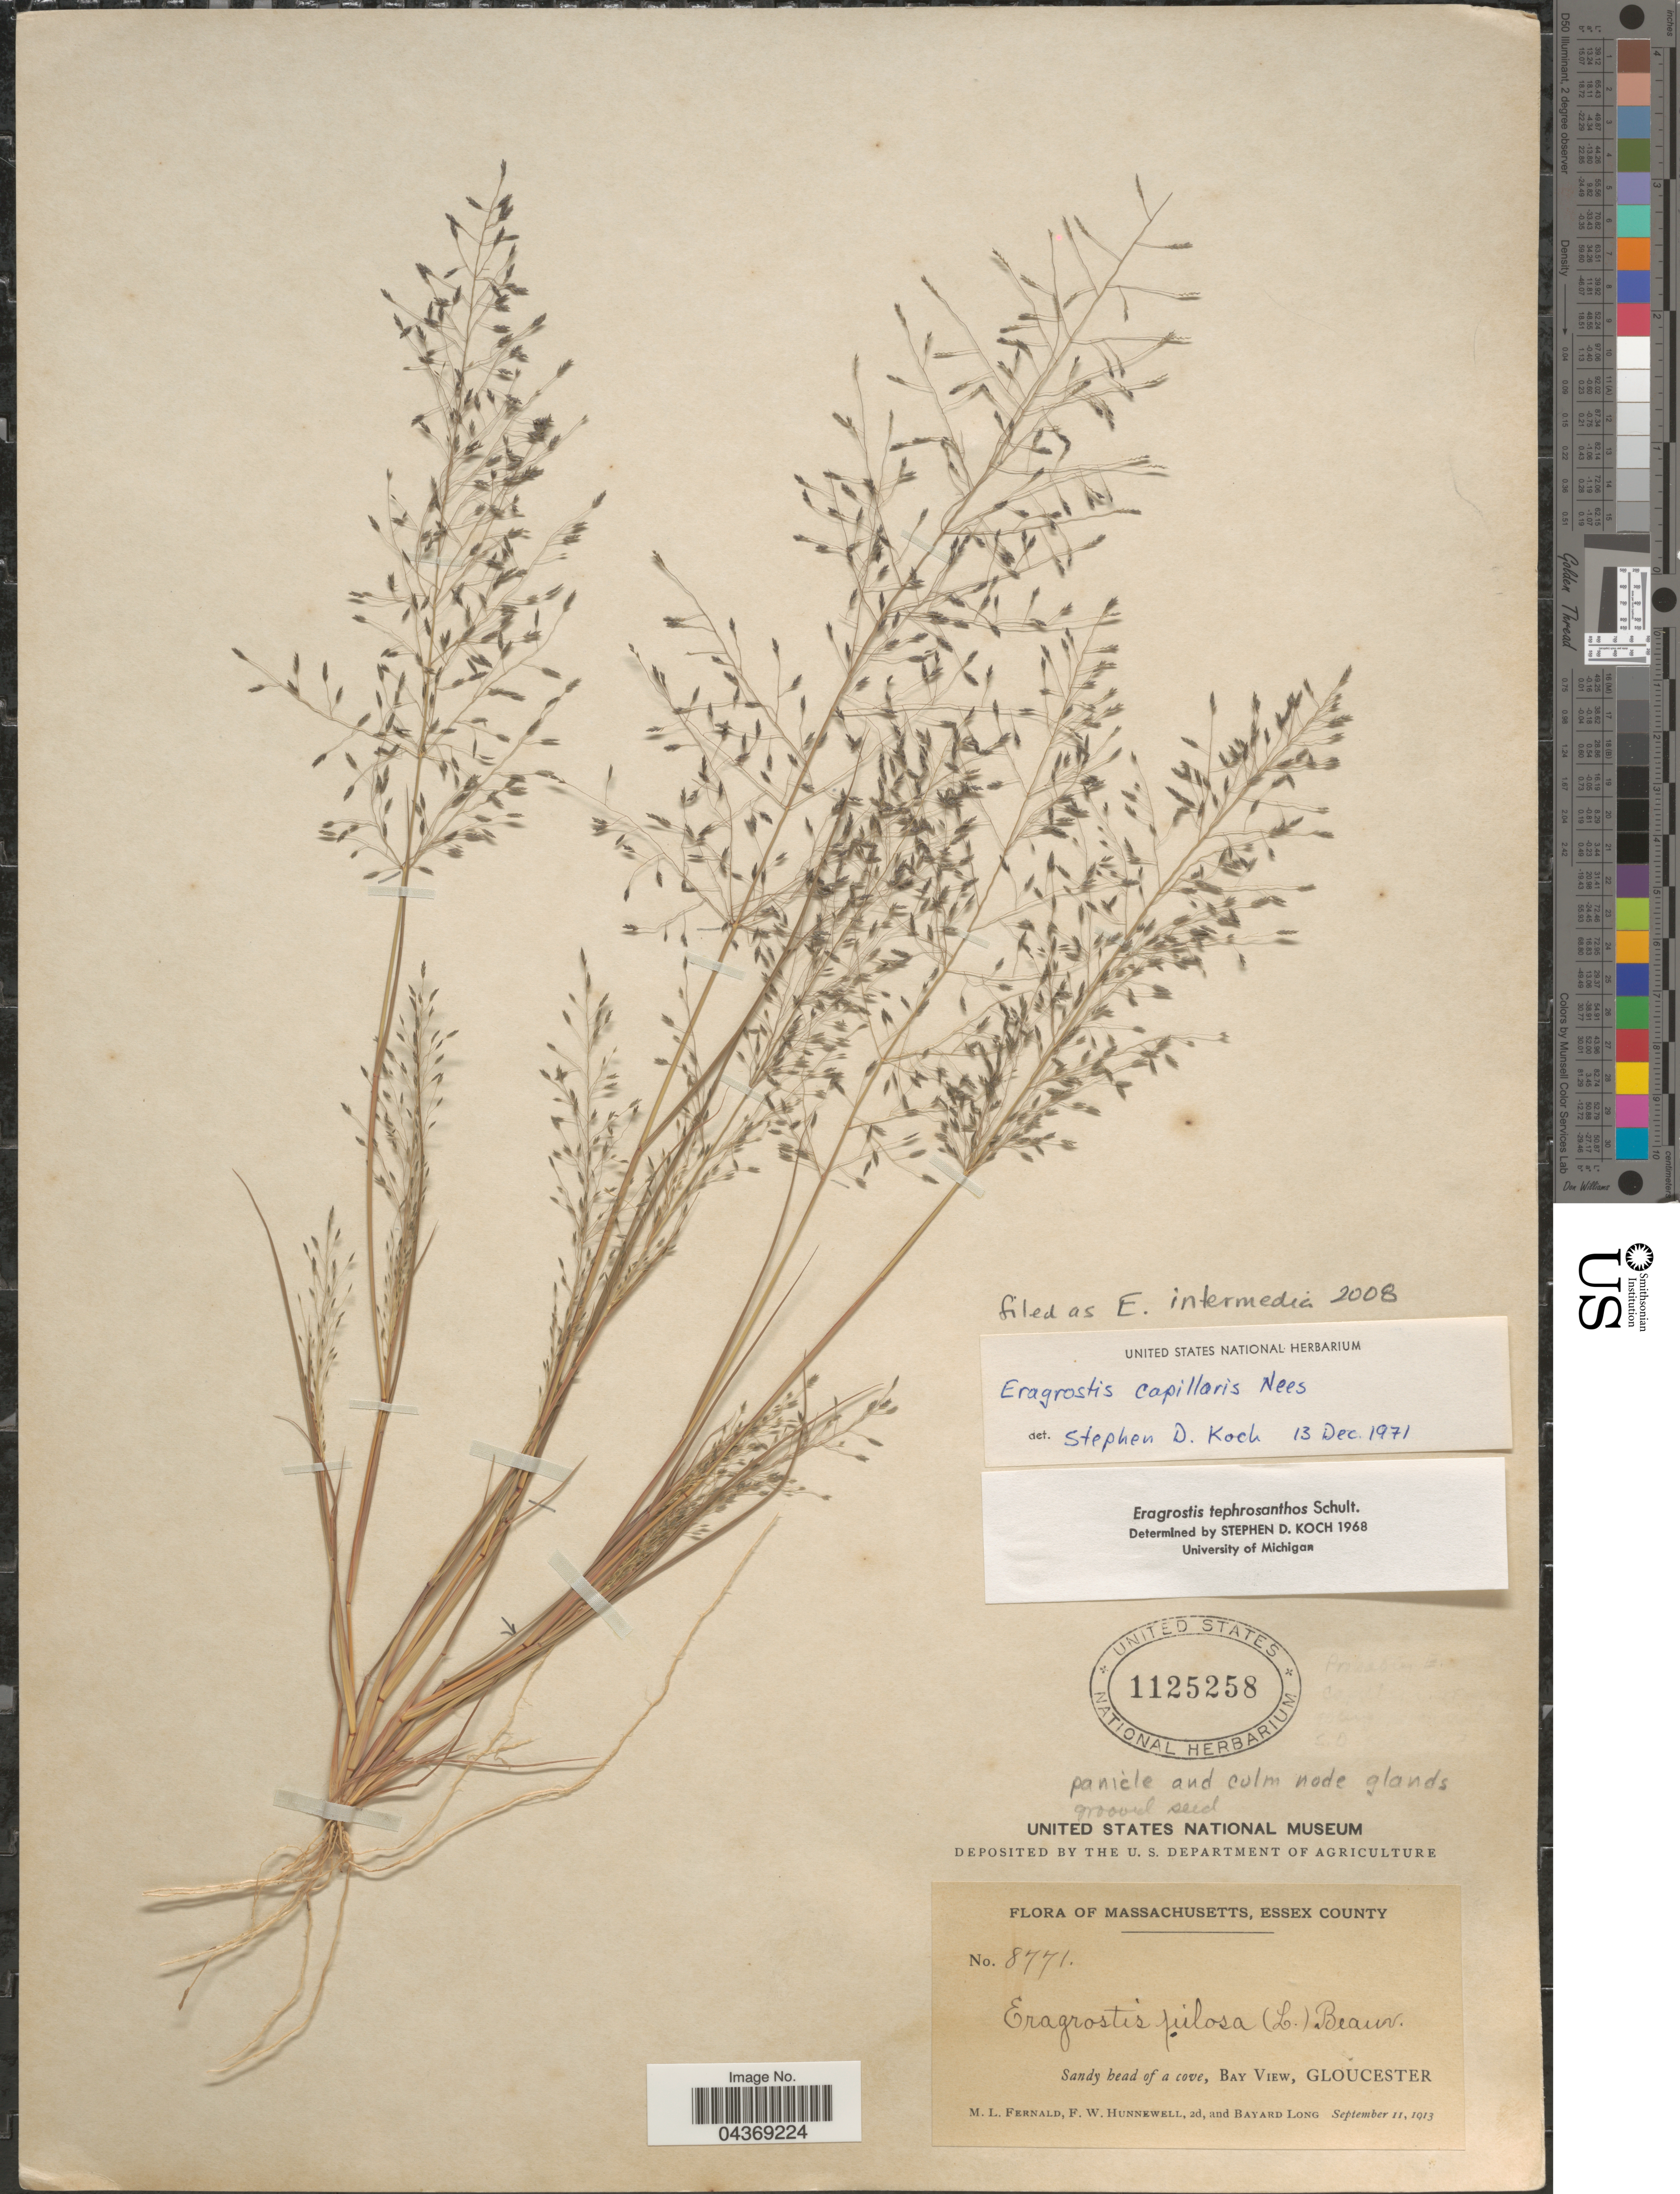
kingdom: Plantae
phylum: Tracheophyta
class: Liliopsida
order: Poales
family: Poaceae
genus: Eragrostis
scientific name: Eragrostis intermedia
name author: Hitchc.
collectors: M. L. Fernald, F. Hunnewell & B. Long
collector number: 8771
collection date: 1913-09-11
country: United States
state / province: Massachusetts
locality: Essex County. Sandy head of a cove, Bay View, Gloucester.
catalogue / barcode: US 1125258